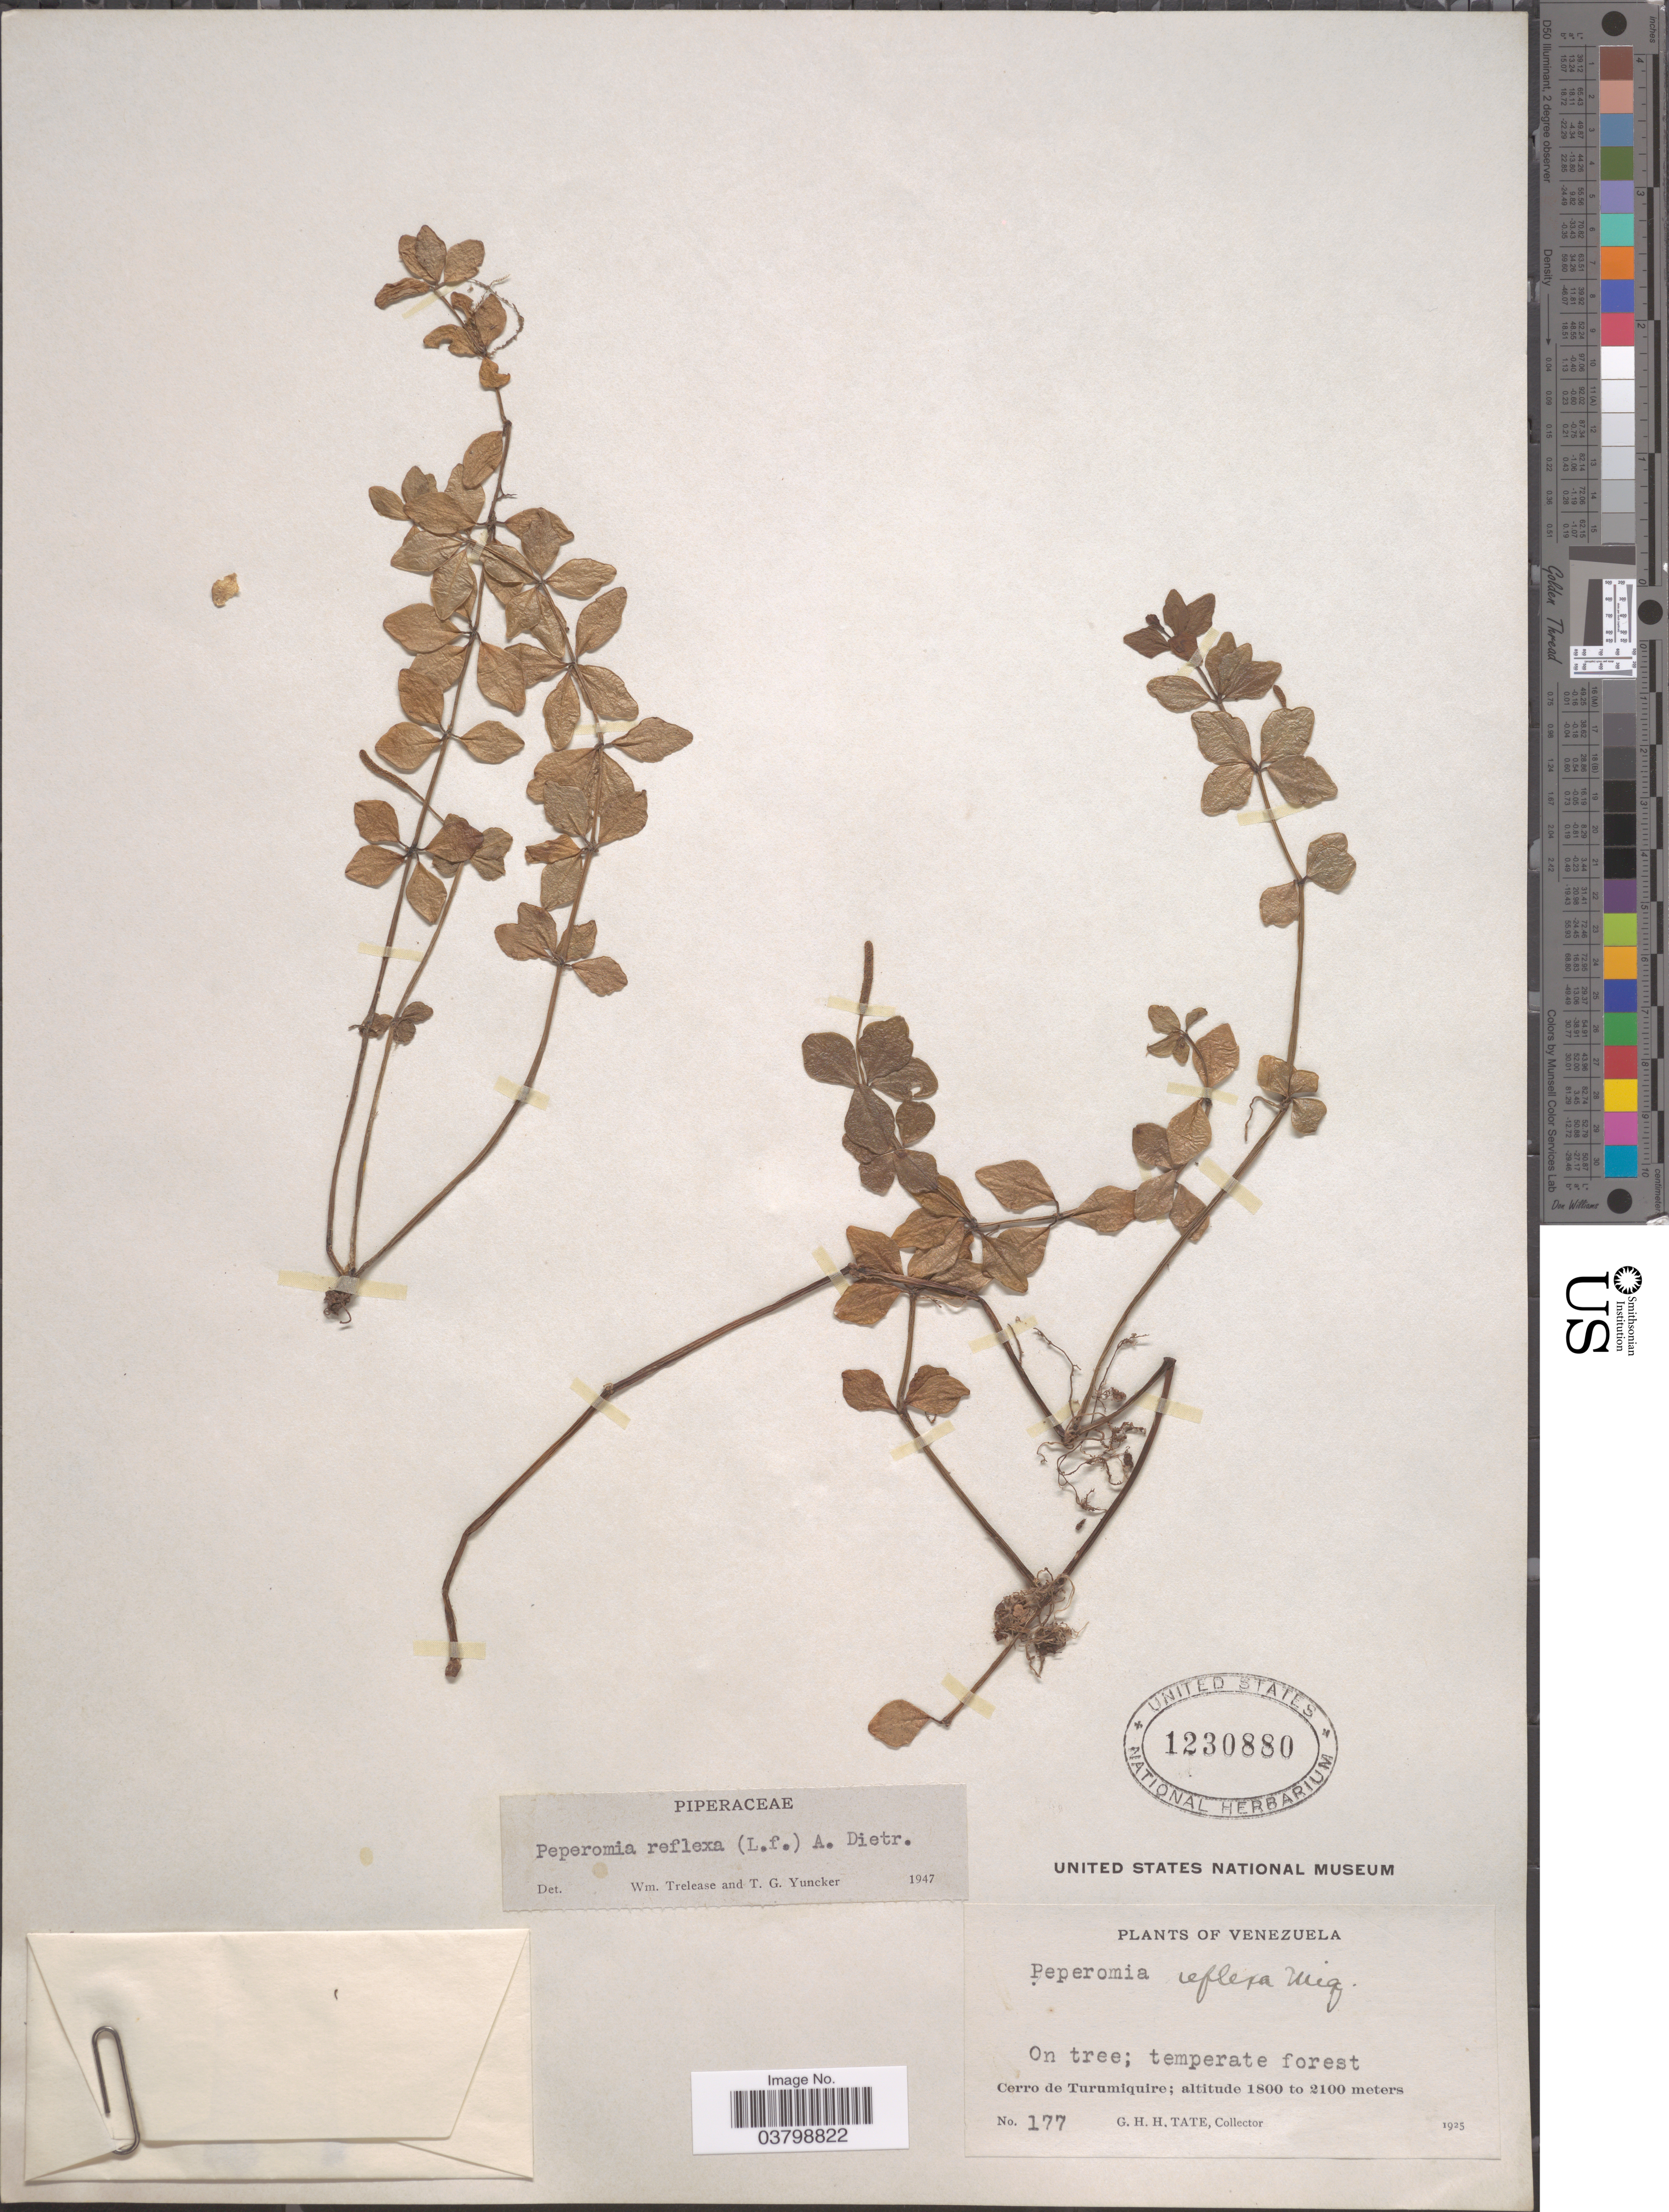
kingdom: Plantae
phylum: Tracheophyta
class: Magnoliopsida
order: Piperales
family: Piperaceae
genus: Peperomia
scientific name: Peperomia tetraphylla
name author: (G. Forst.) Hook. & Arn.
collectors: G. H. H.Tate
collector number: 177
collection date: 1925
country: Venezuela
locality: Cerro de Turumiquire.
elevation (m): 1800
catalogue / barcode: US 1230880